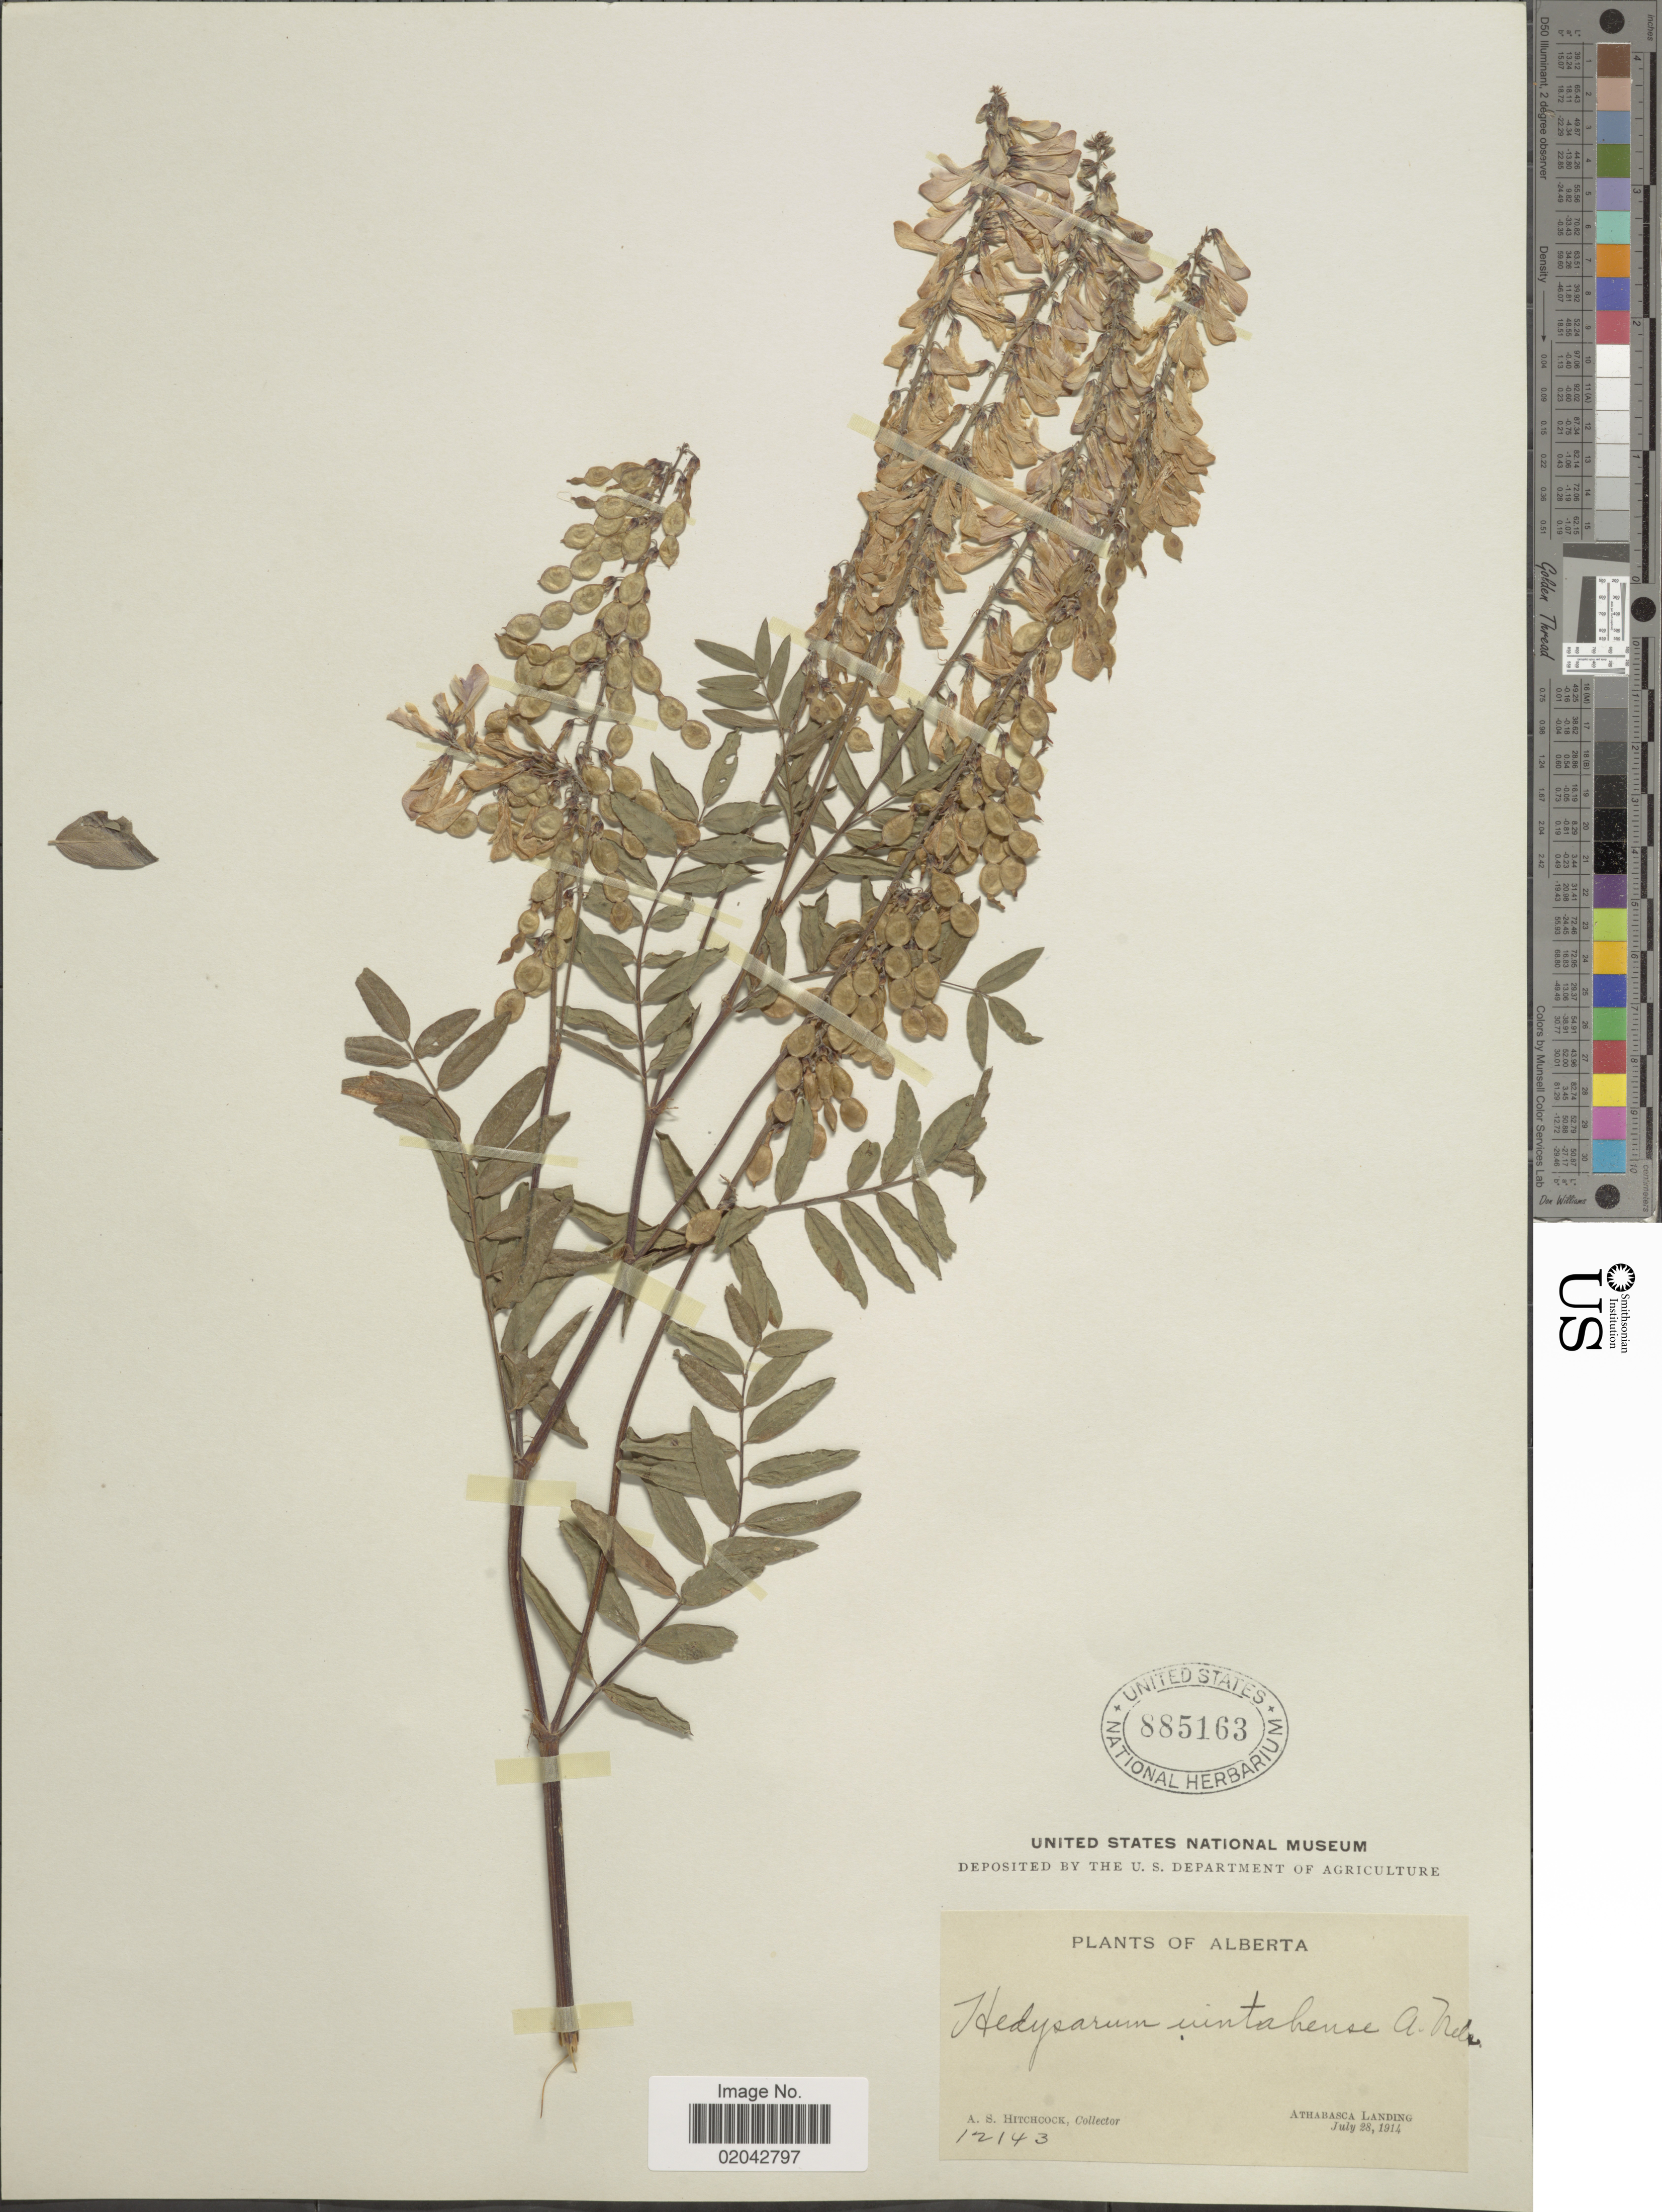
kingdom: Plantae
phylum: Tracheophyta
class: Magnoliopsida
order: Fabales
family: Fabaceae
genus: Hedysarum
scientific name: Hedysarum uintahense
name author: A. Nelson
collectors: A. S. Hitchcock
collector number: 12143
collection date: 1914-07-28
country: Canada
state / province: Alberta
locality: Athabasca Landing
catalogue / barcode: US 885163